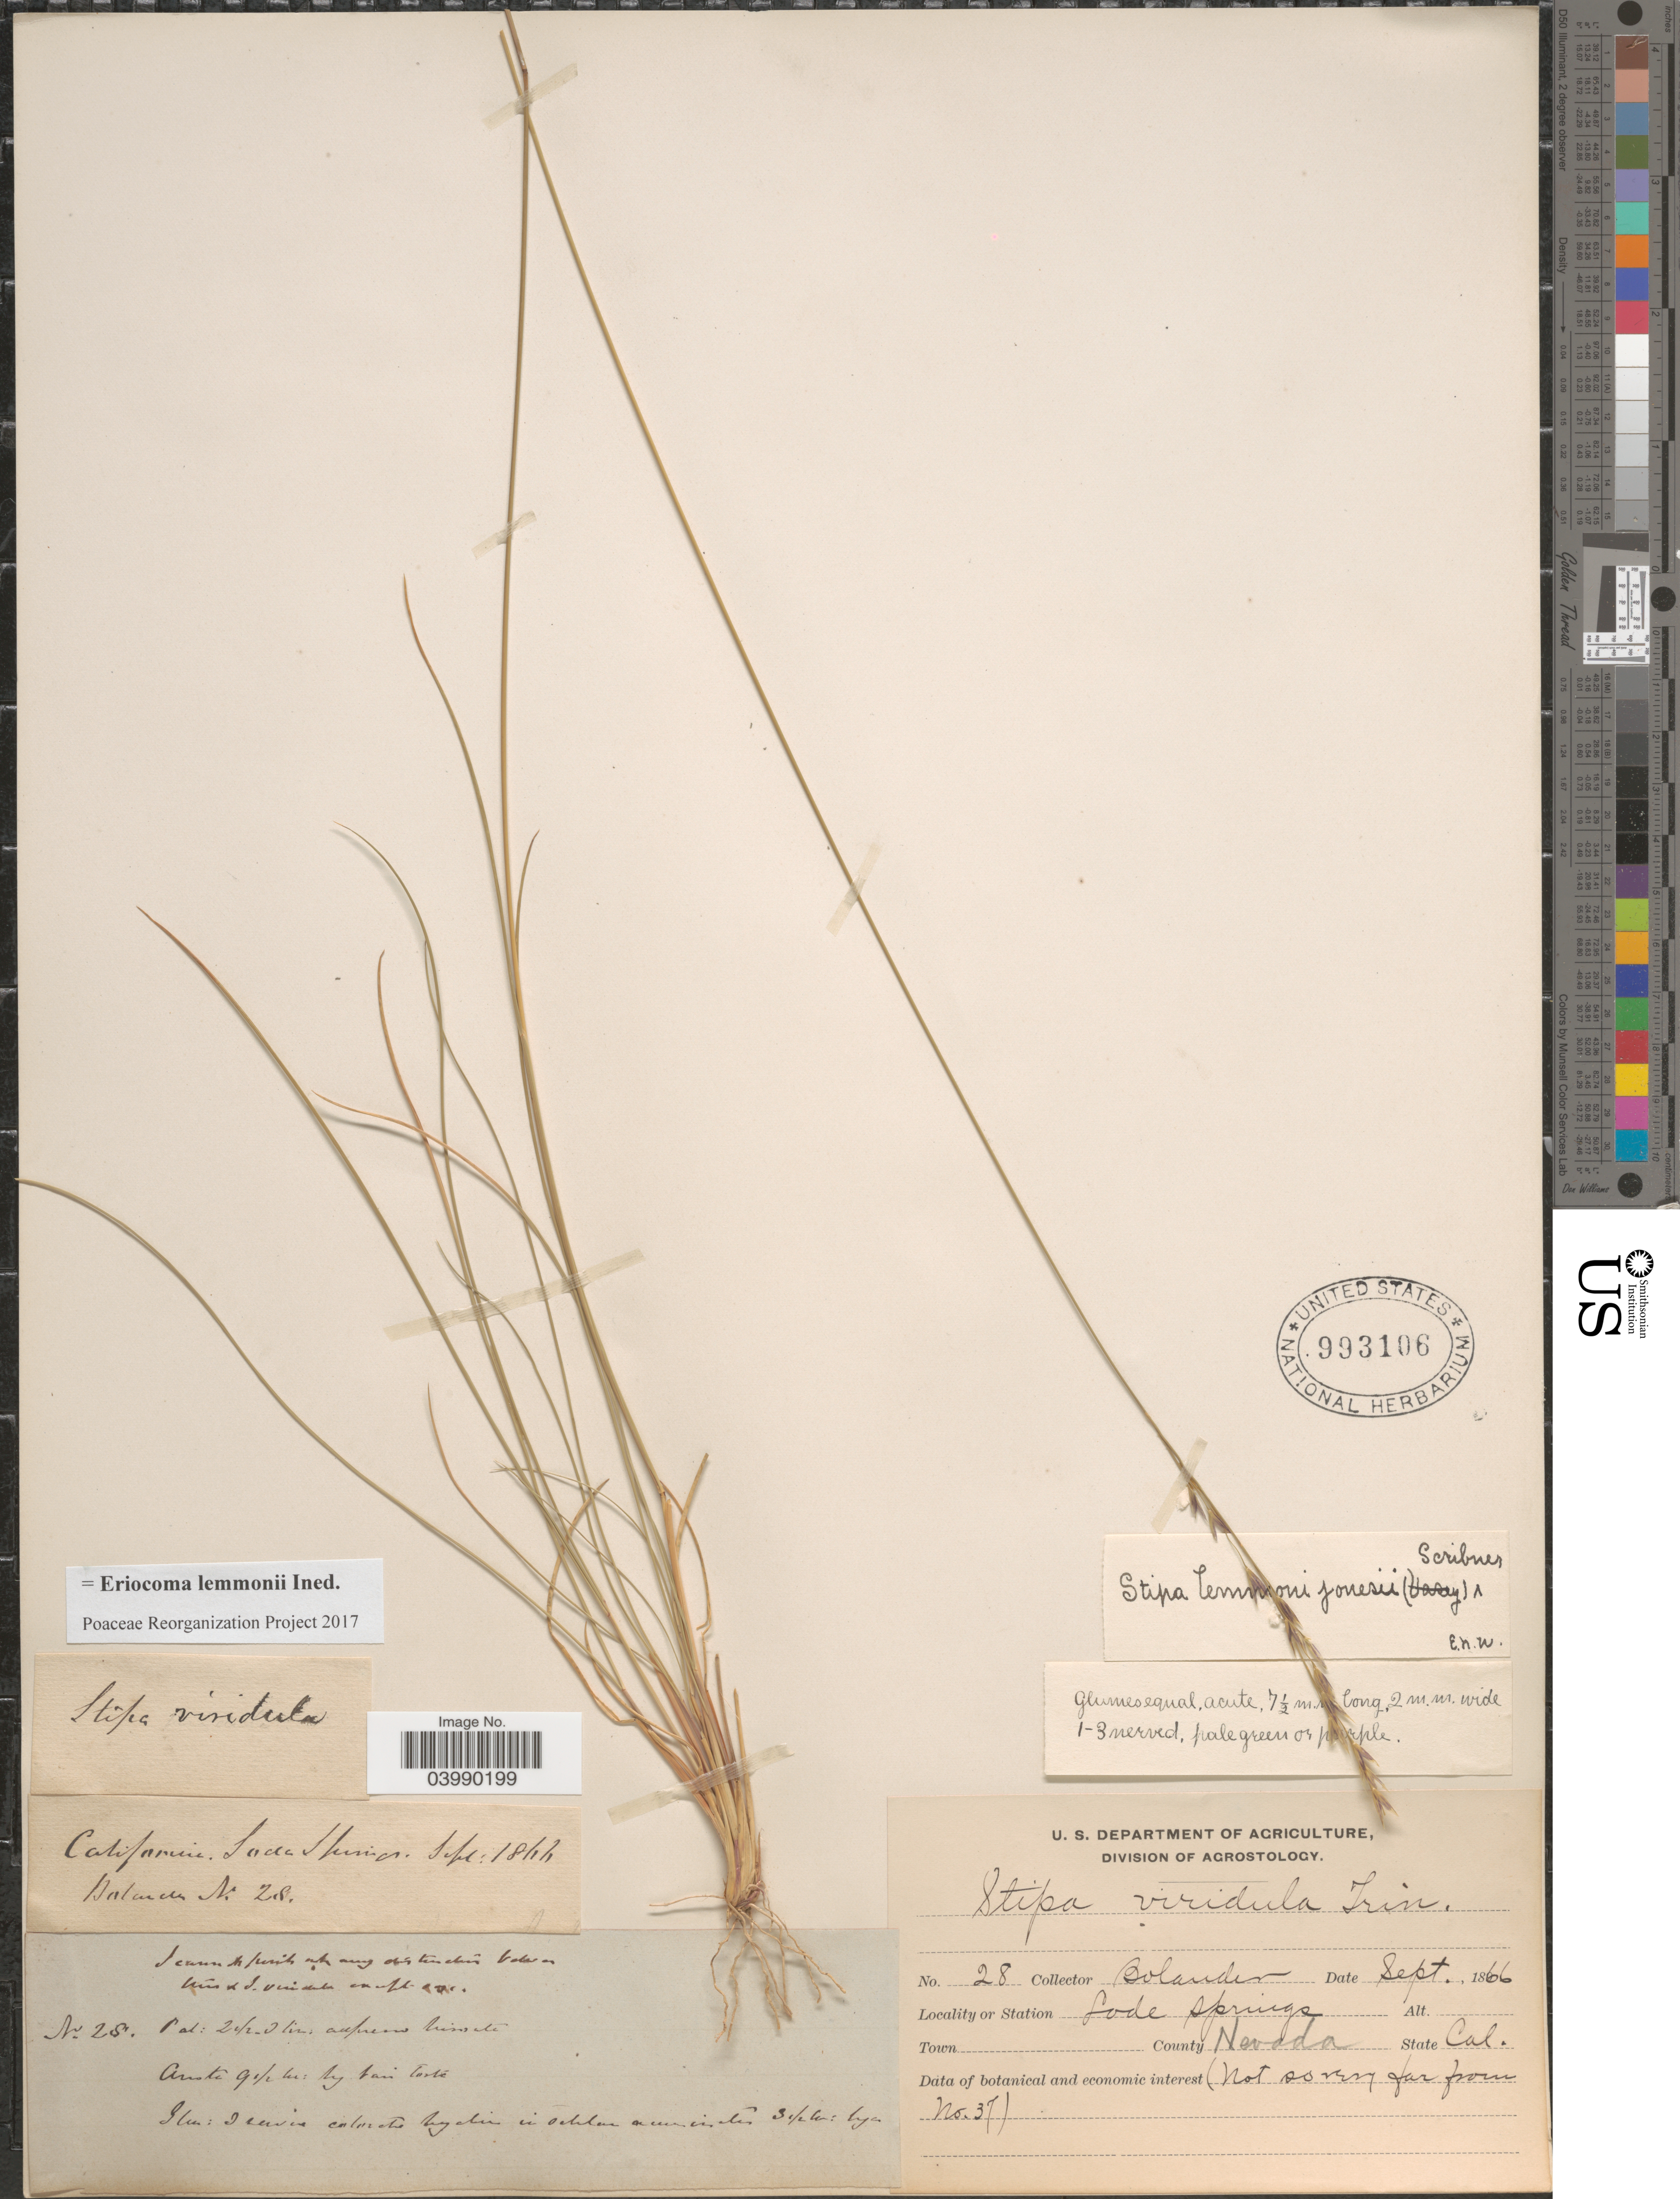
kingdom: Plantae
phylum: Tracheophyta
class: Liliopsida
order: Poales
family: Poaceae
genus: Eriocoma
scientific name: Eriocoma lemmonii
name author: (Vasey) Romasch.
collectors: H. Bolander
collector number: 28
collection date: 1866-09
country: United States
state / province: California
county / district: Nevada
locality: Station Soda Springs. County Nevada.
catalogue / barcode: US 993106